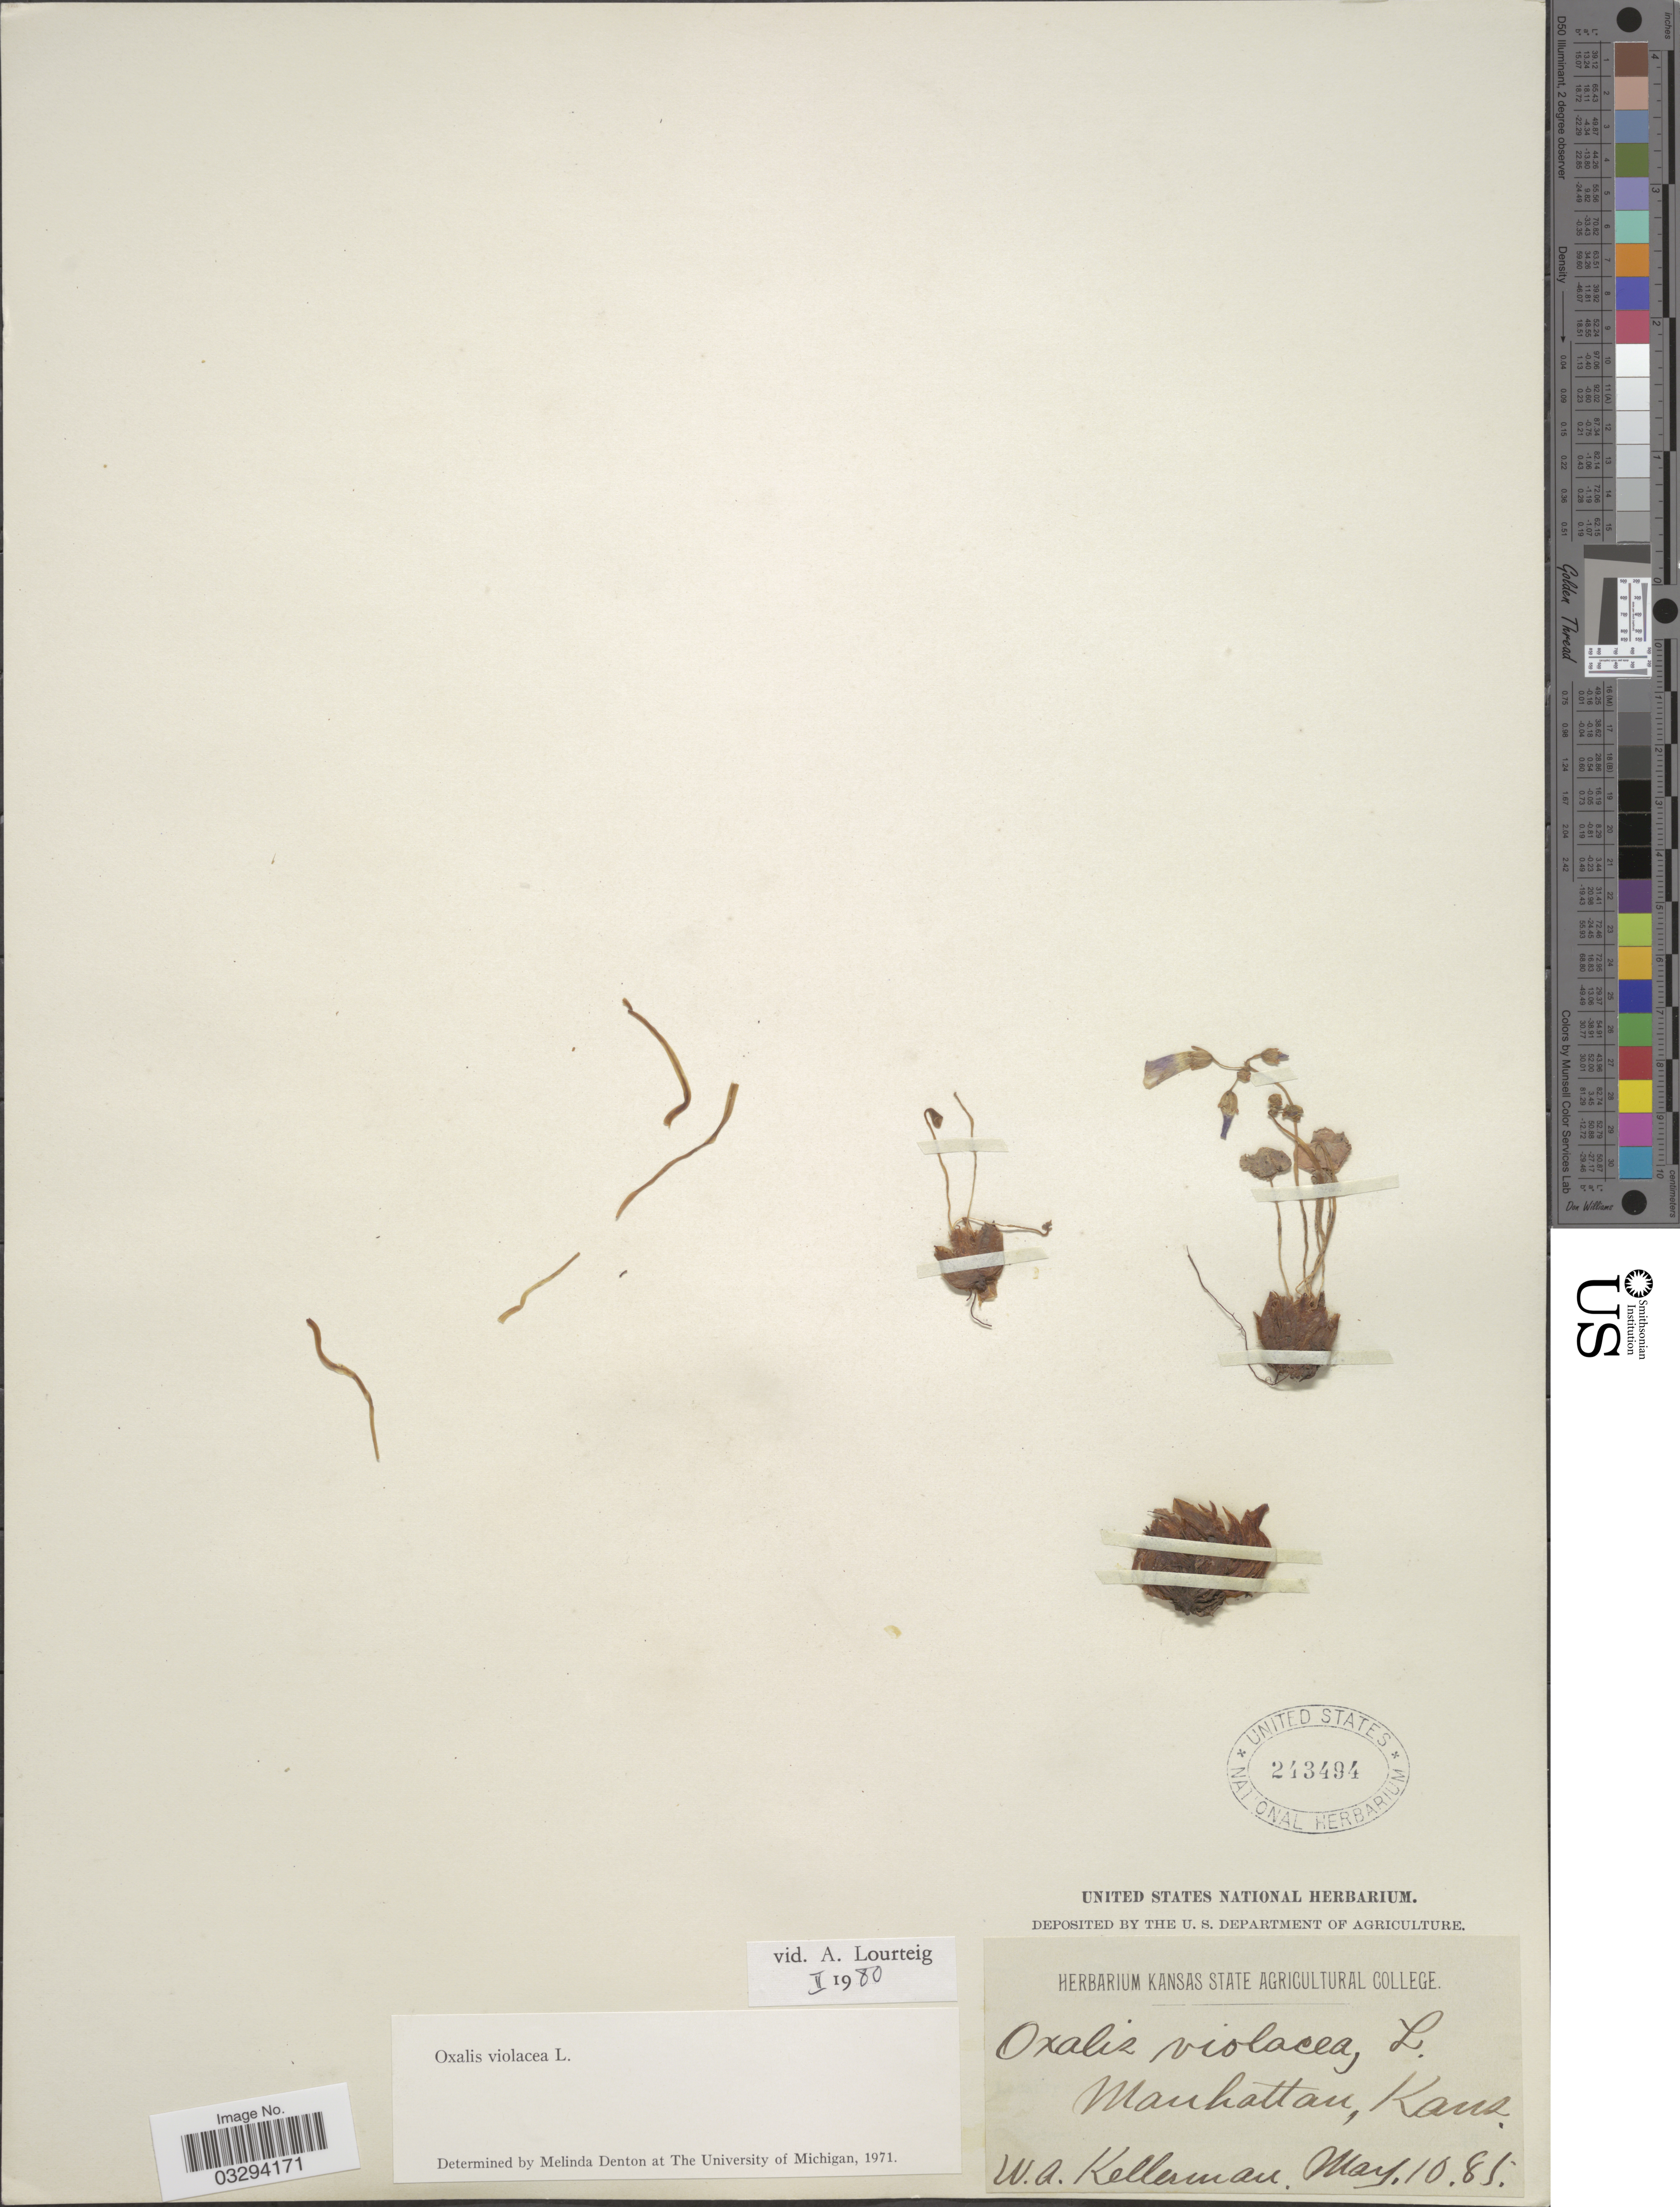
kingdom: Plantae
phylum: Tracheophyta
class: Magnoliopsida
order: Oxalidales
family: Oxalidaceae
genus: Oxalis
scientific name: Oxalis violacea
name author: L.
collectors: W. Kellerman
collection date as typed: Transcribed d/m/y: 10/5/85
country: United States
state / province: Kansas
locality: Manhattan.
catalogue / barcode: US 243494